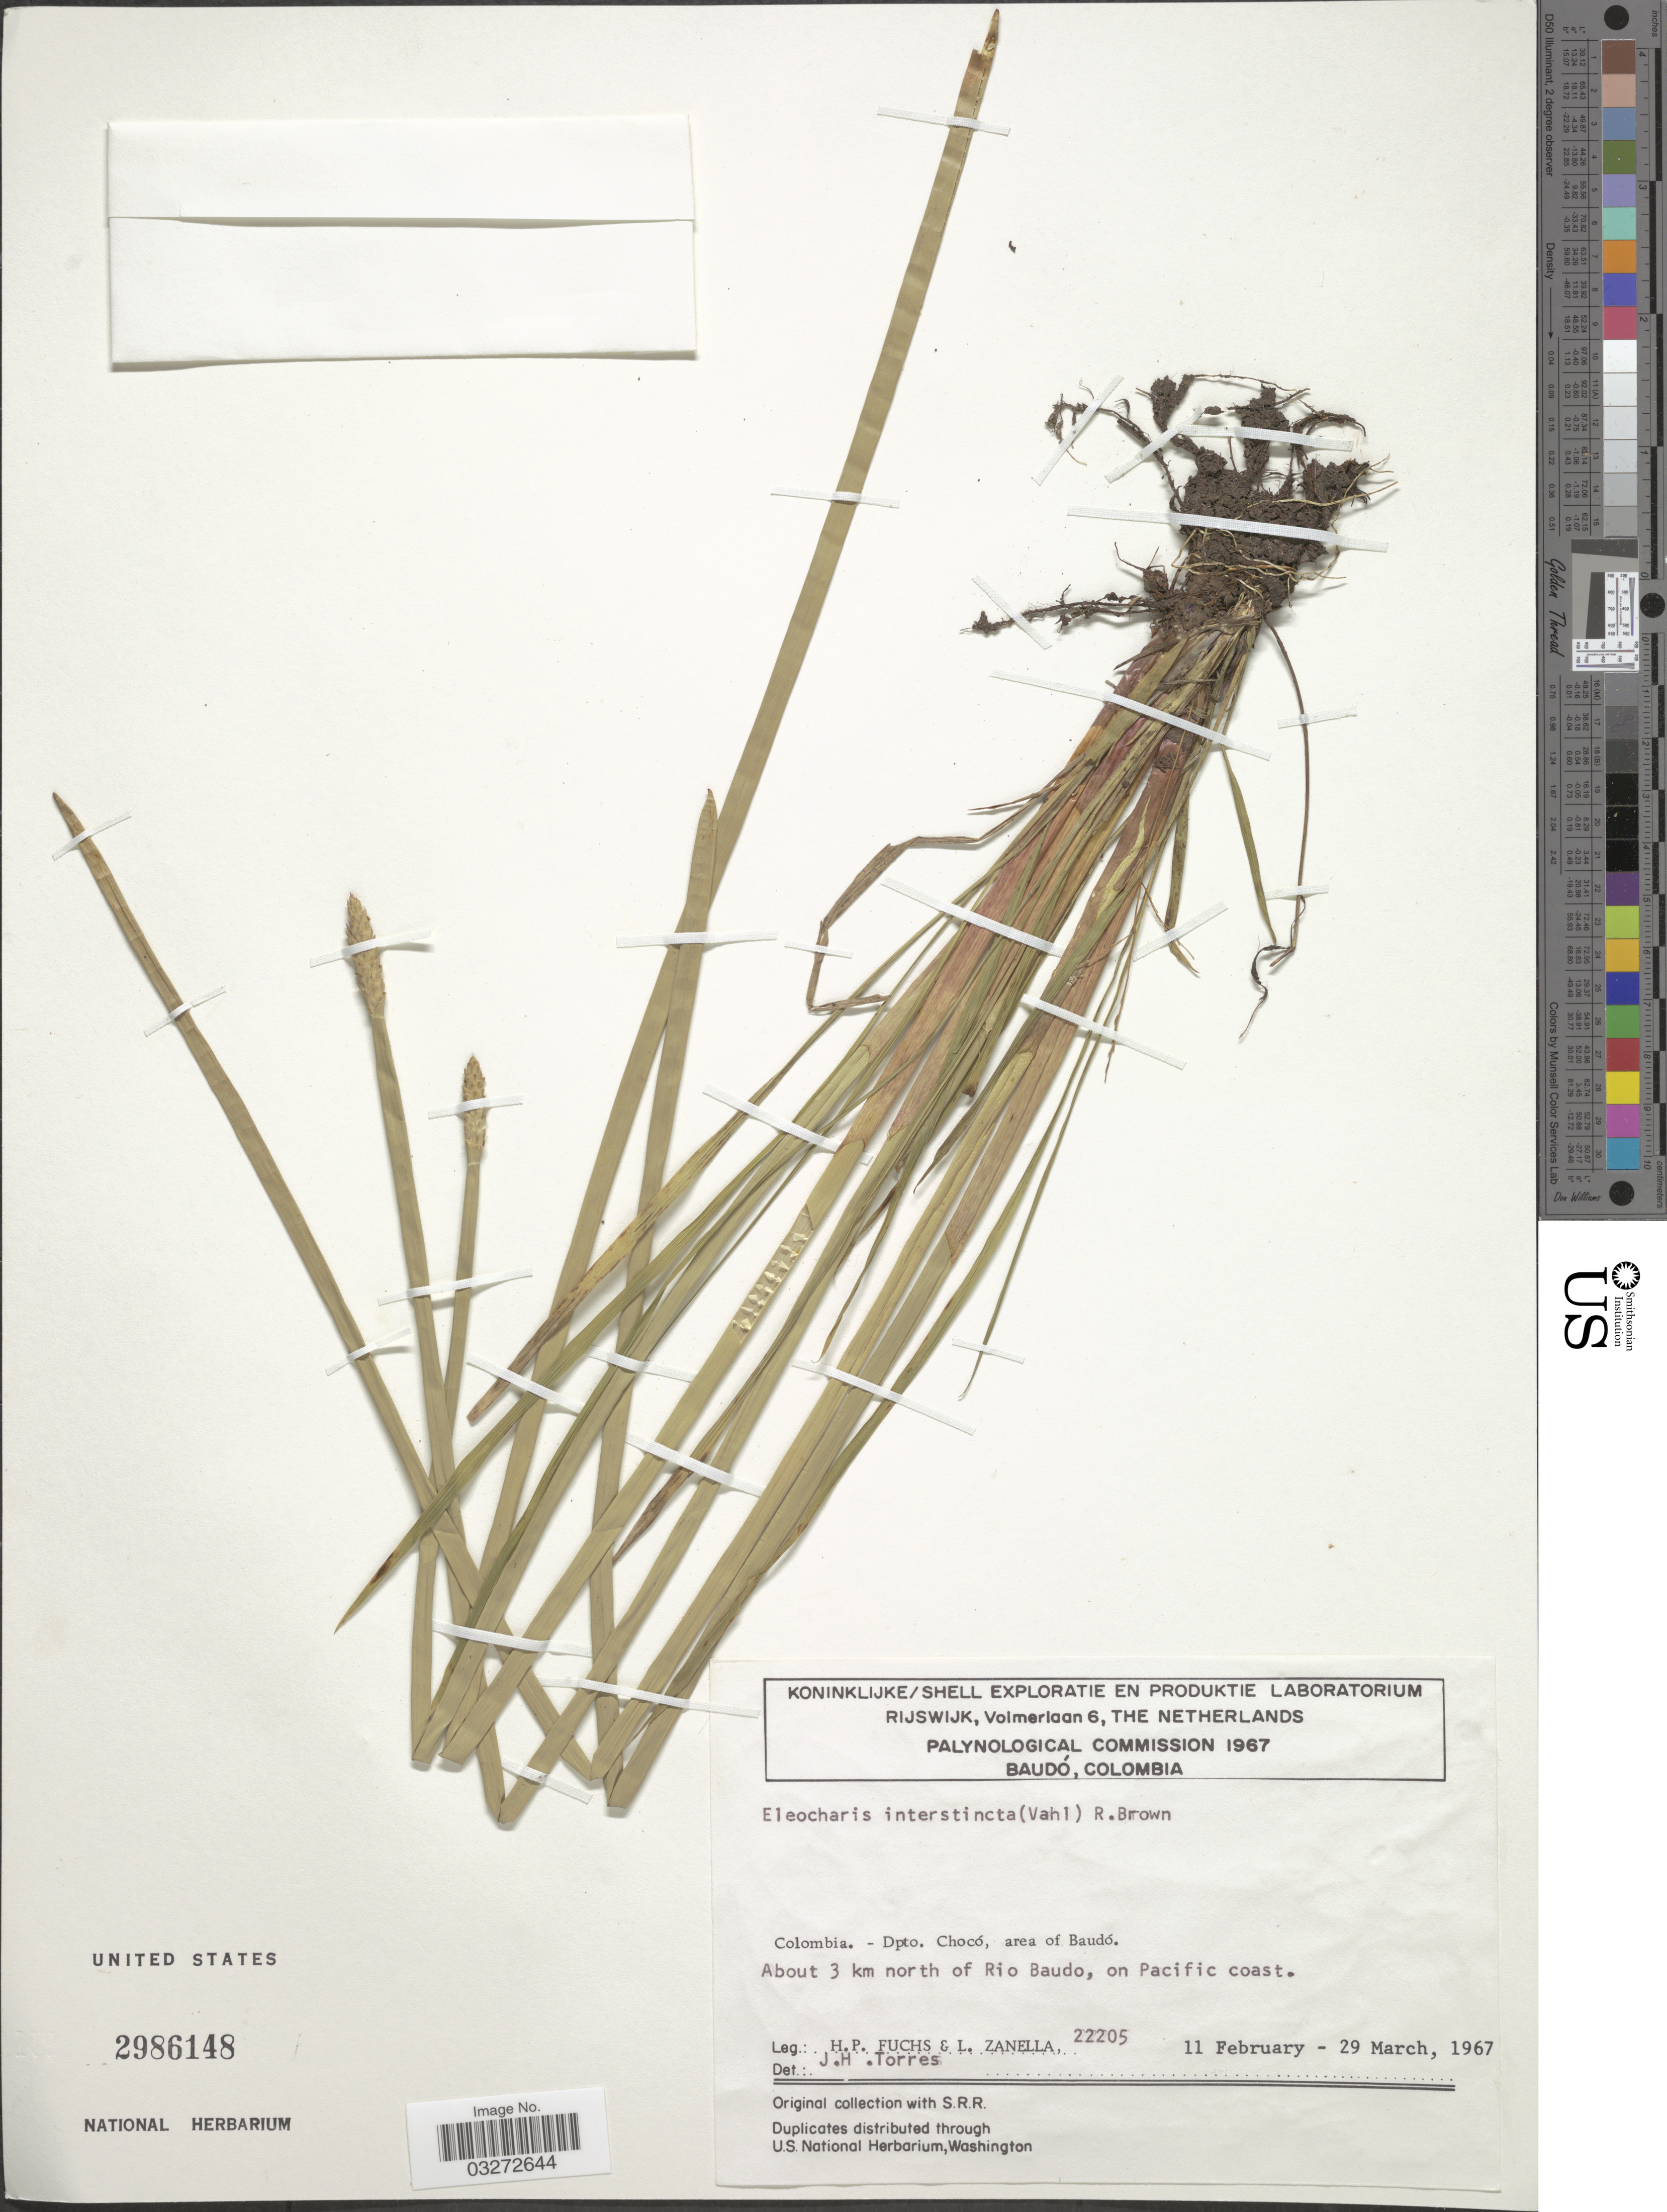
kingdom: Plantae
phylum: Tracheophyta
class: Liliopsida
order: Poales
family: Cyperaceae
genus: Eleocharis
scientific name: Eleocharis interstincta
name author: (Vahl) Roem. & Schult.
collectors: H. P. Fuchs & L. Zanella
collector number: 22205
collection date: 1967-02-11/1967-03-29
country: Colombia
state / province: Chocó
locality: Dpto. Chocó, area of Baudó. About 3 km north of Rio Baudo, on Pacific coast.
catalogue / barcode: US 2986148